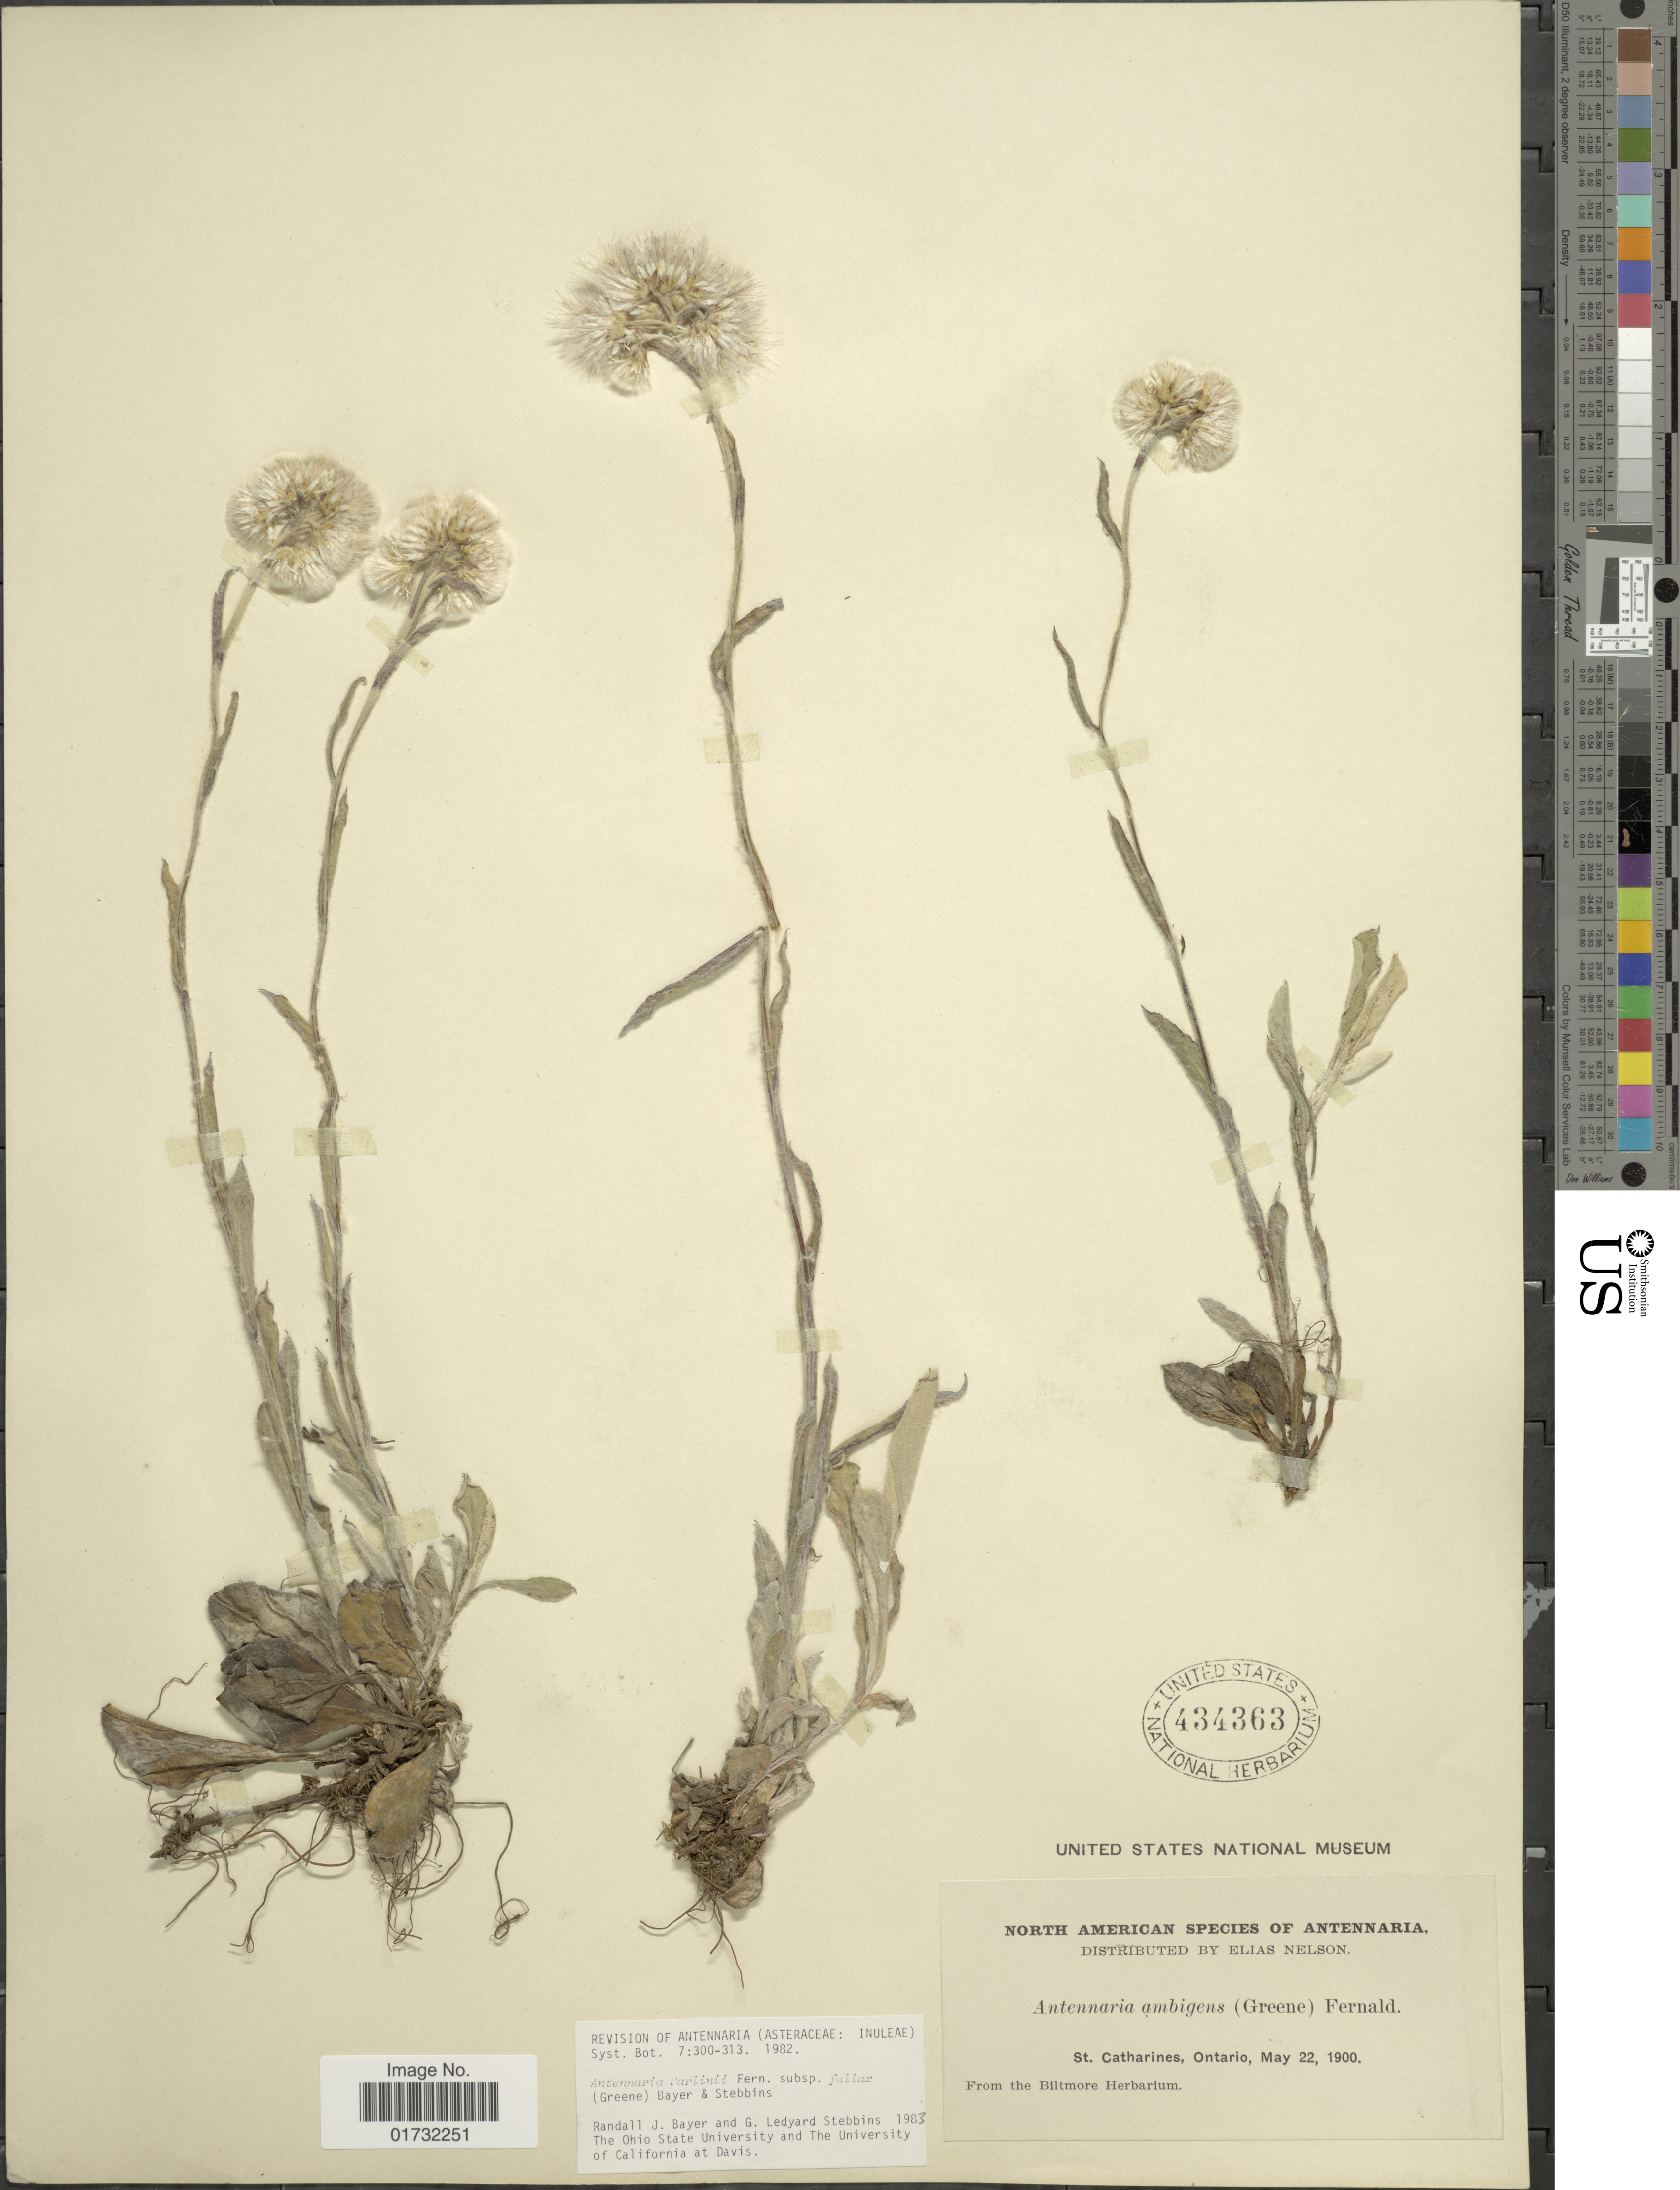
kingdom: Plantae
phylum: Tracheophyta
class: Magnoliopsida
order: Asterales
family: Asteraceae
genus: Antennaria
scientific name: Antennaria parlinii subsp. fallax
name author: (Greene) R.J. Bayer & Stebbins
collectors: ex herb. Biltmore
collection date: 1900-05-22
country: Canada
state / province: Ontario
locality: St. Catharines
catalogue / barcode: US 434363